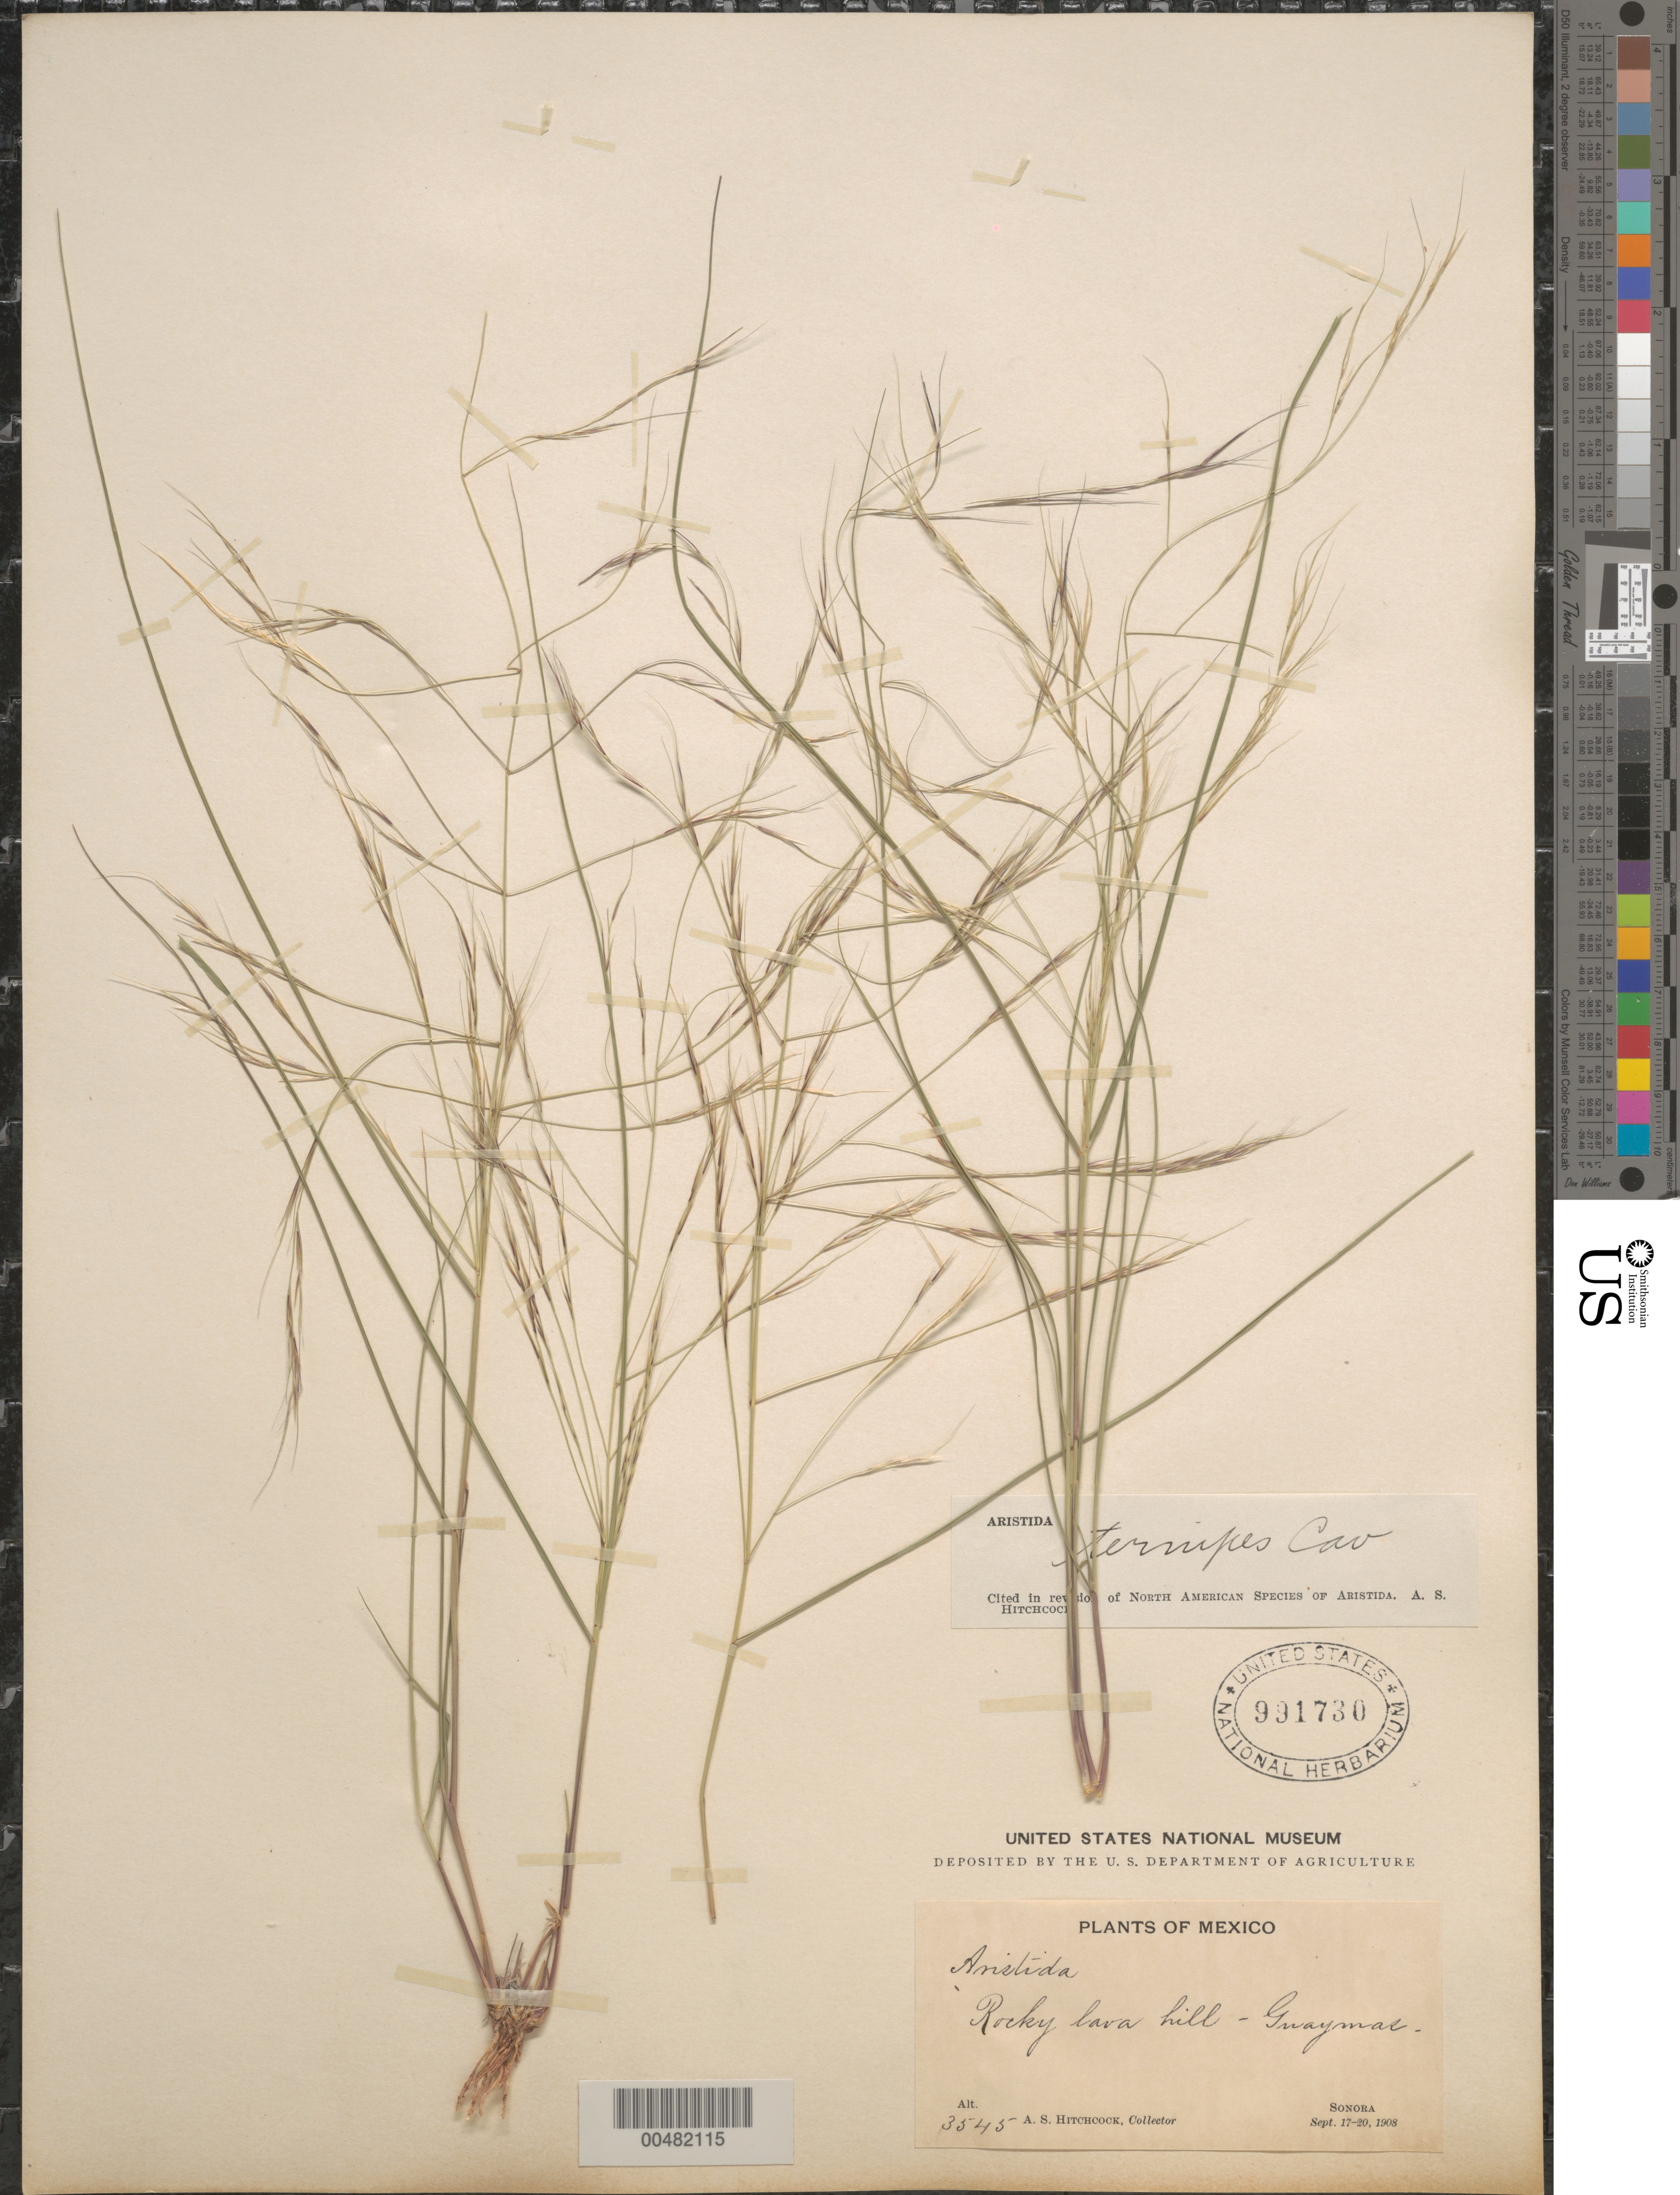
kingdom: Plantae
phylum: Tracheophyta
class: Liliopsida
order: Poales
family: Poaceae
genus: Aristida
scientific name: Aristida ternipes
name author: Cav.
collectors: A. S. Hitchcock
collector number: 3545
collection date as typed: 17 Sep 1908 to 20 Sep 1908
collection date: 1908-09-17/1908-09-20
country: Mexico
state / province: Sonora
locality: Guaymas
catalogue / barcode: US 991730